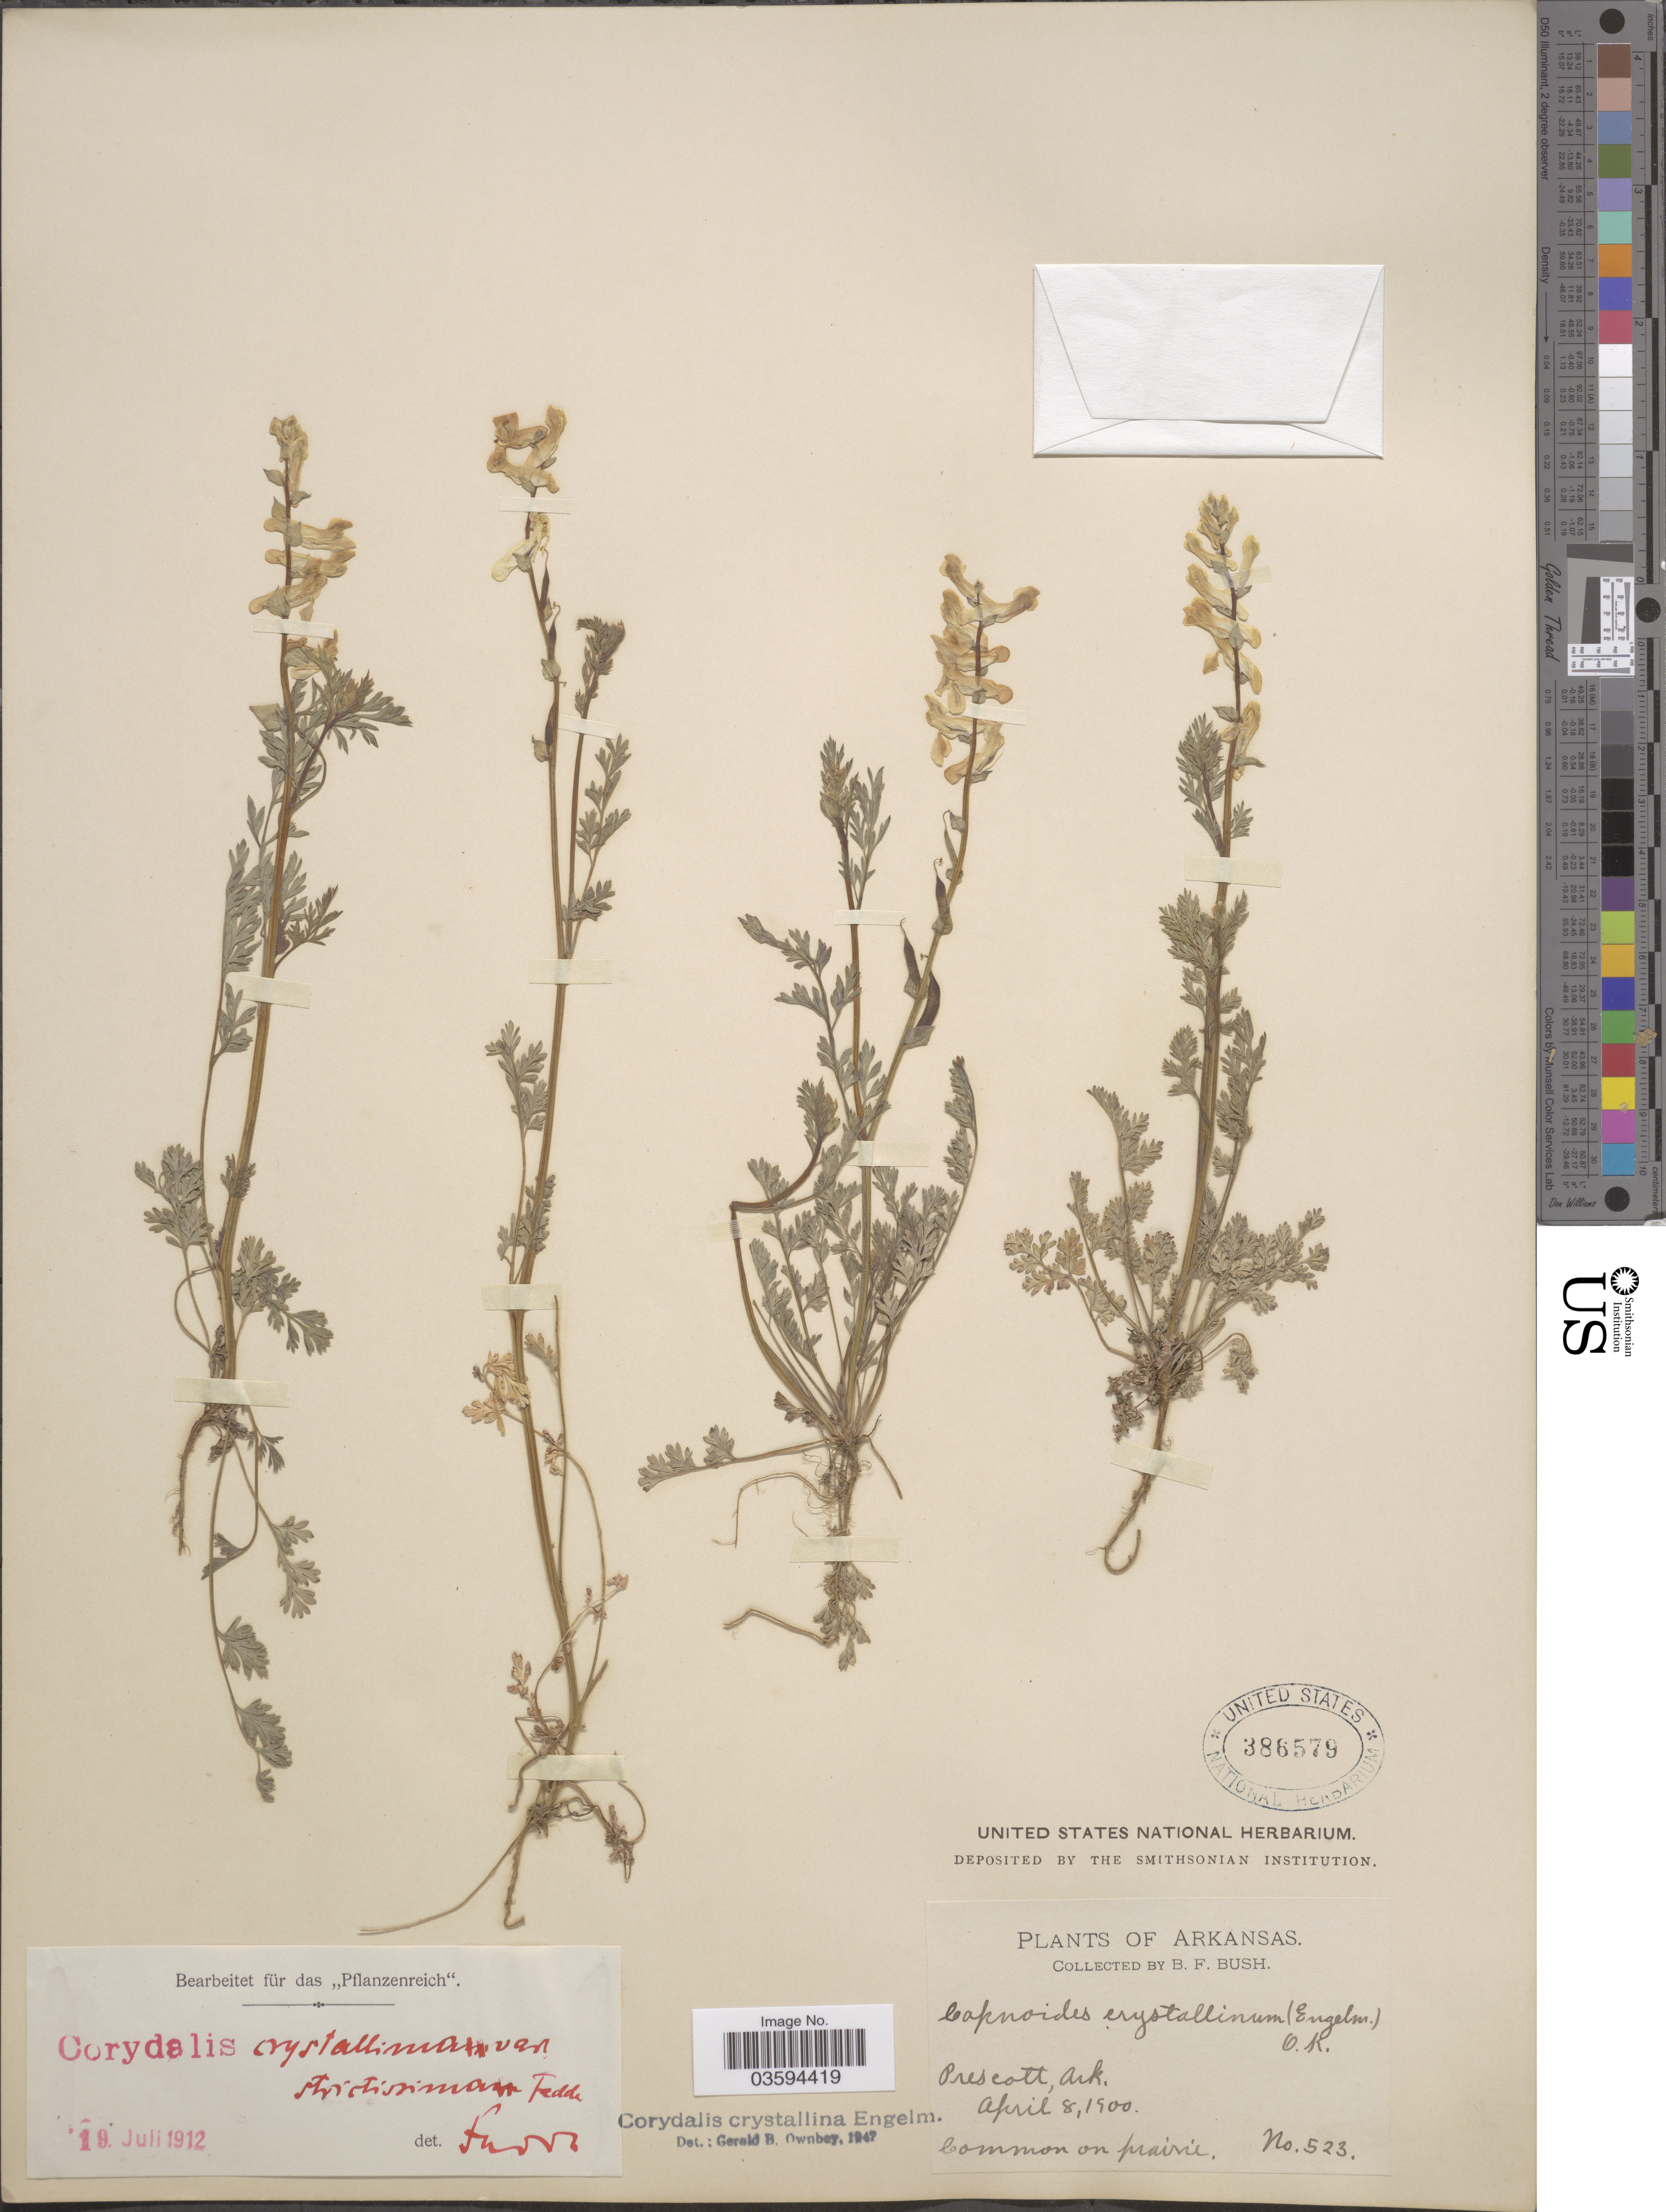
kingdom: Plantae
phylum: Tracheophyta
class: Magnoliopsida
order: Ranunculales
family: Papaveraceae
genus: Corydalis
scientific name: Corydalis crystallina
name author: (Engelm. ex A. Gray) Torr. & A. Gray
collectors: B. F. Bush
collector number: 523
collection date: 1900-04-08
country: United States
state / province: Arkansas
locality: Prescott.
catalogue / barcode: US 386579